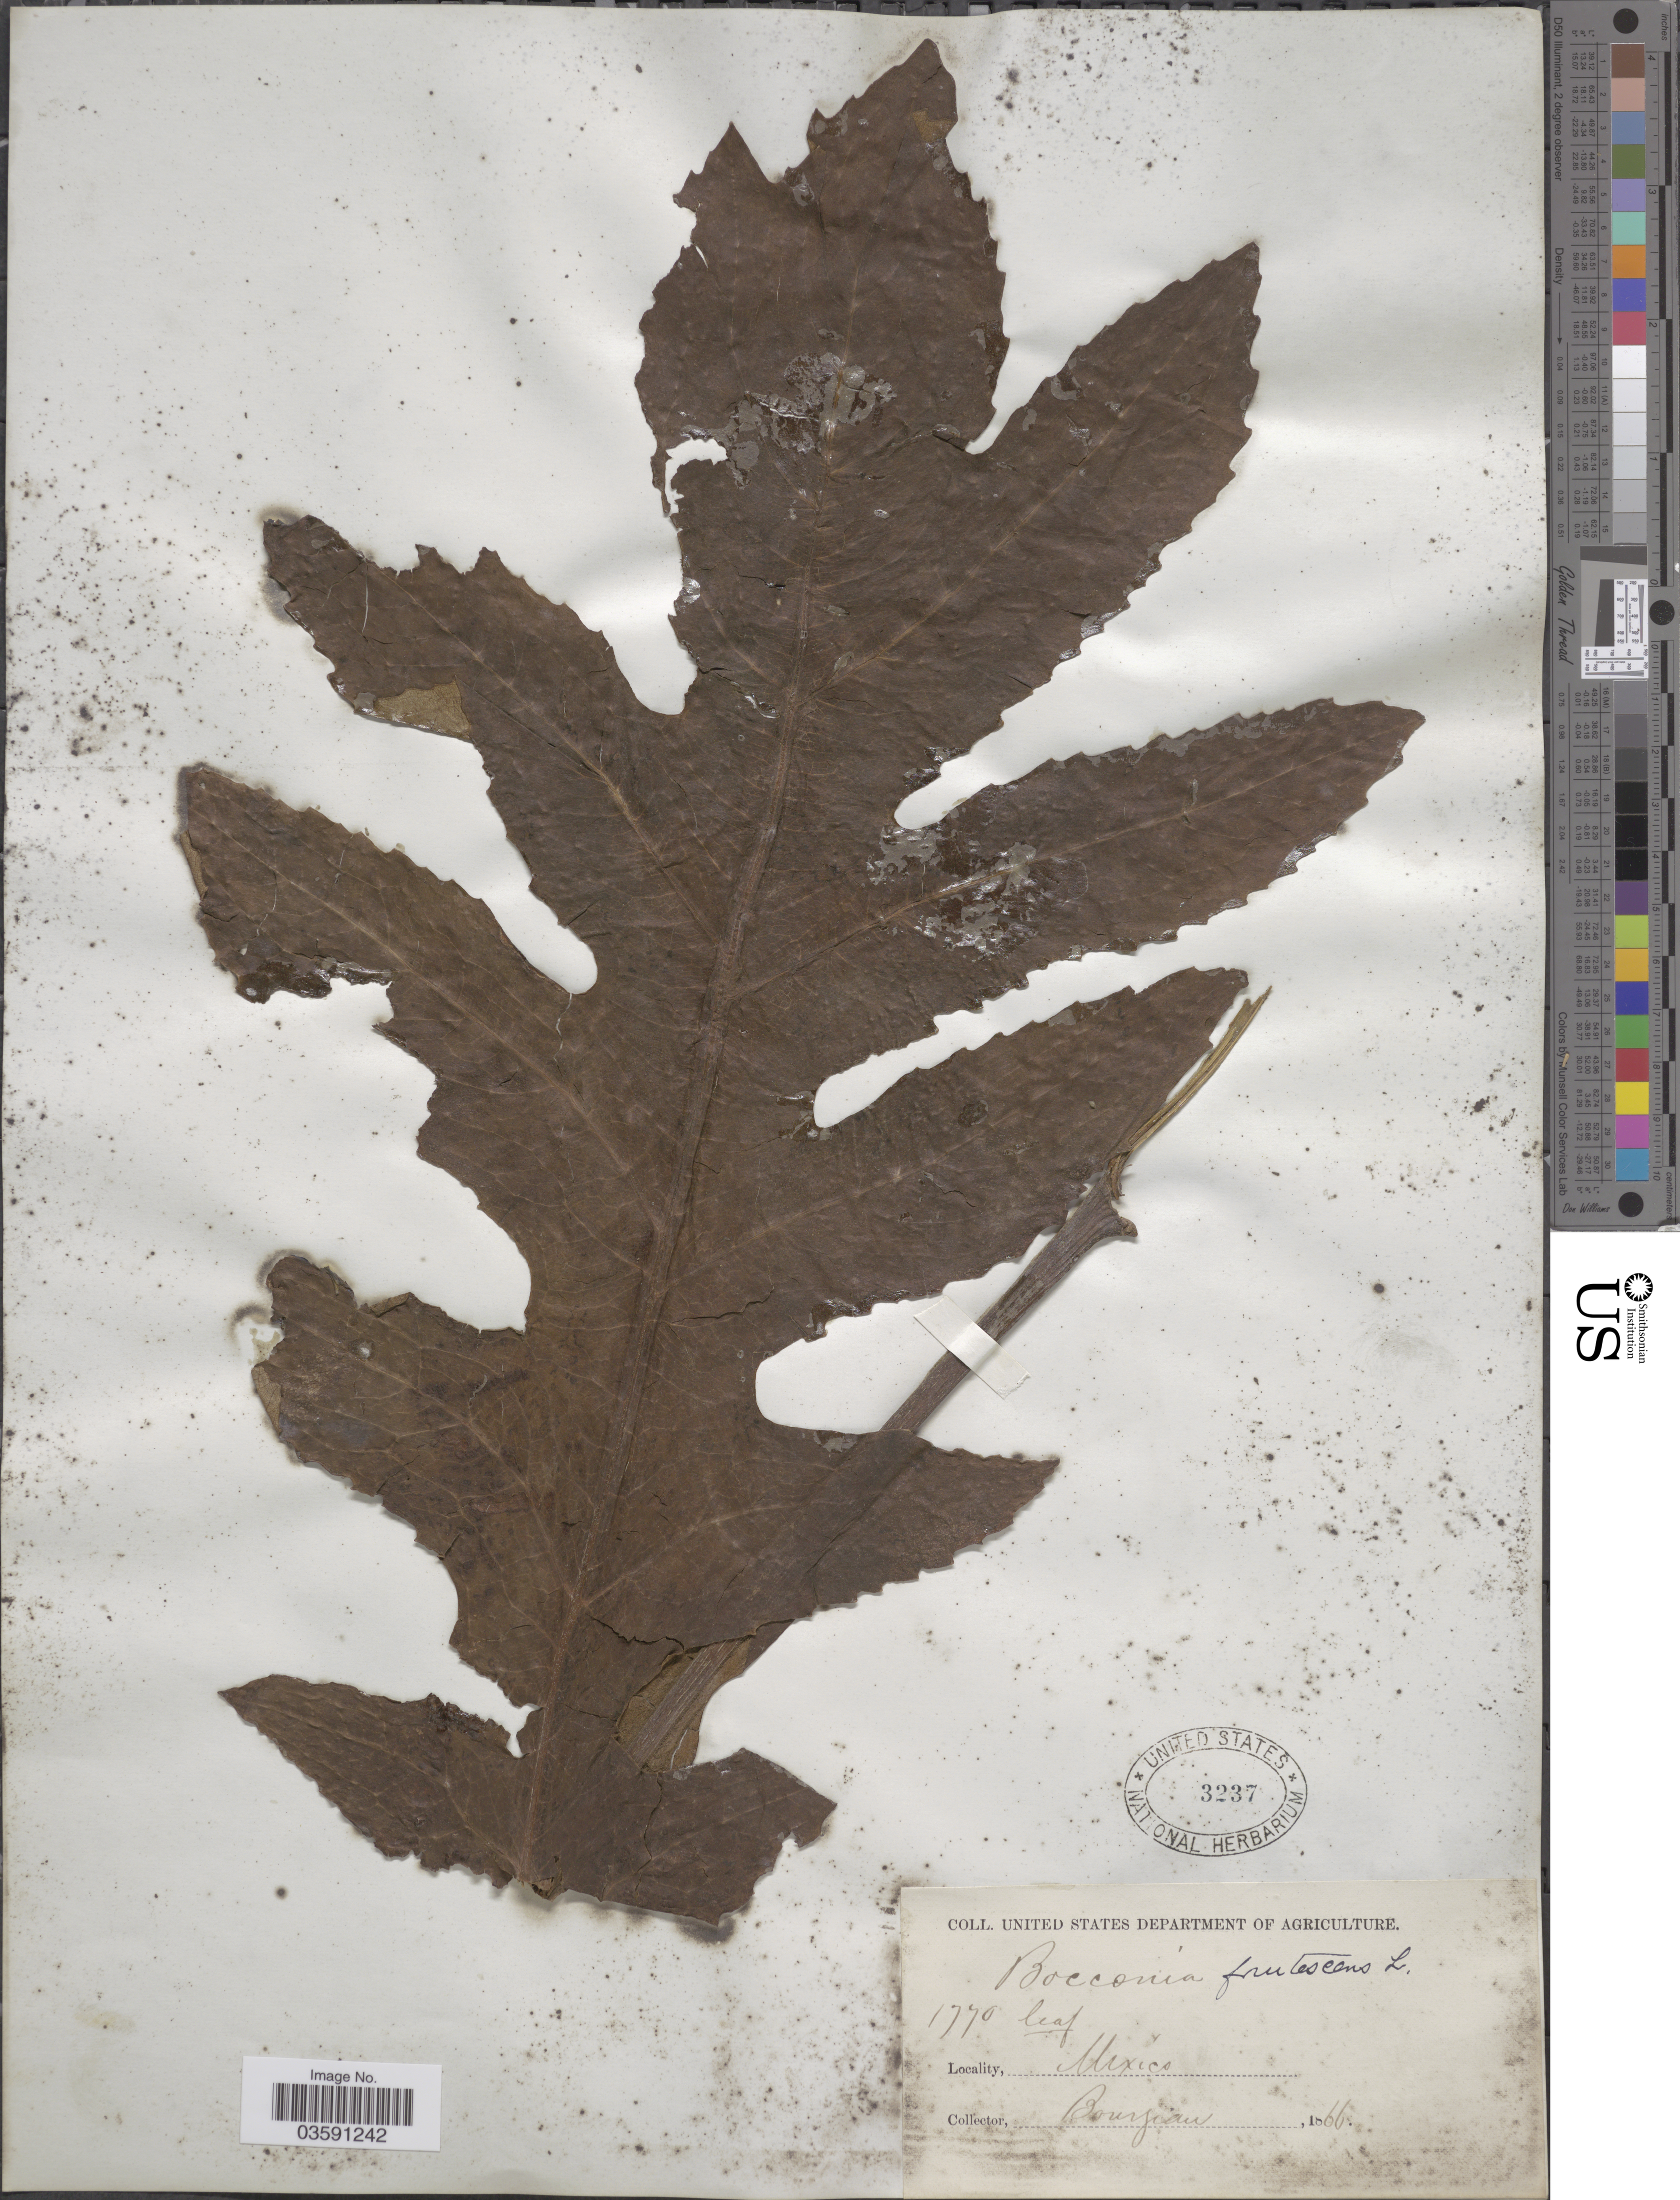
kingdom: Plantae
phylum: Tracheophyta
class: Magnoliopsida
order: Ranunculales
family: Papaveraceae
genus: Bocconia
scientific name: Bocconia frutescens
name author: L.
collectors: -. Bourgeau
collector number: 1770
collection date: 1866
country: Mexico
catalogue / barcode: US 3237